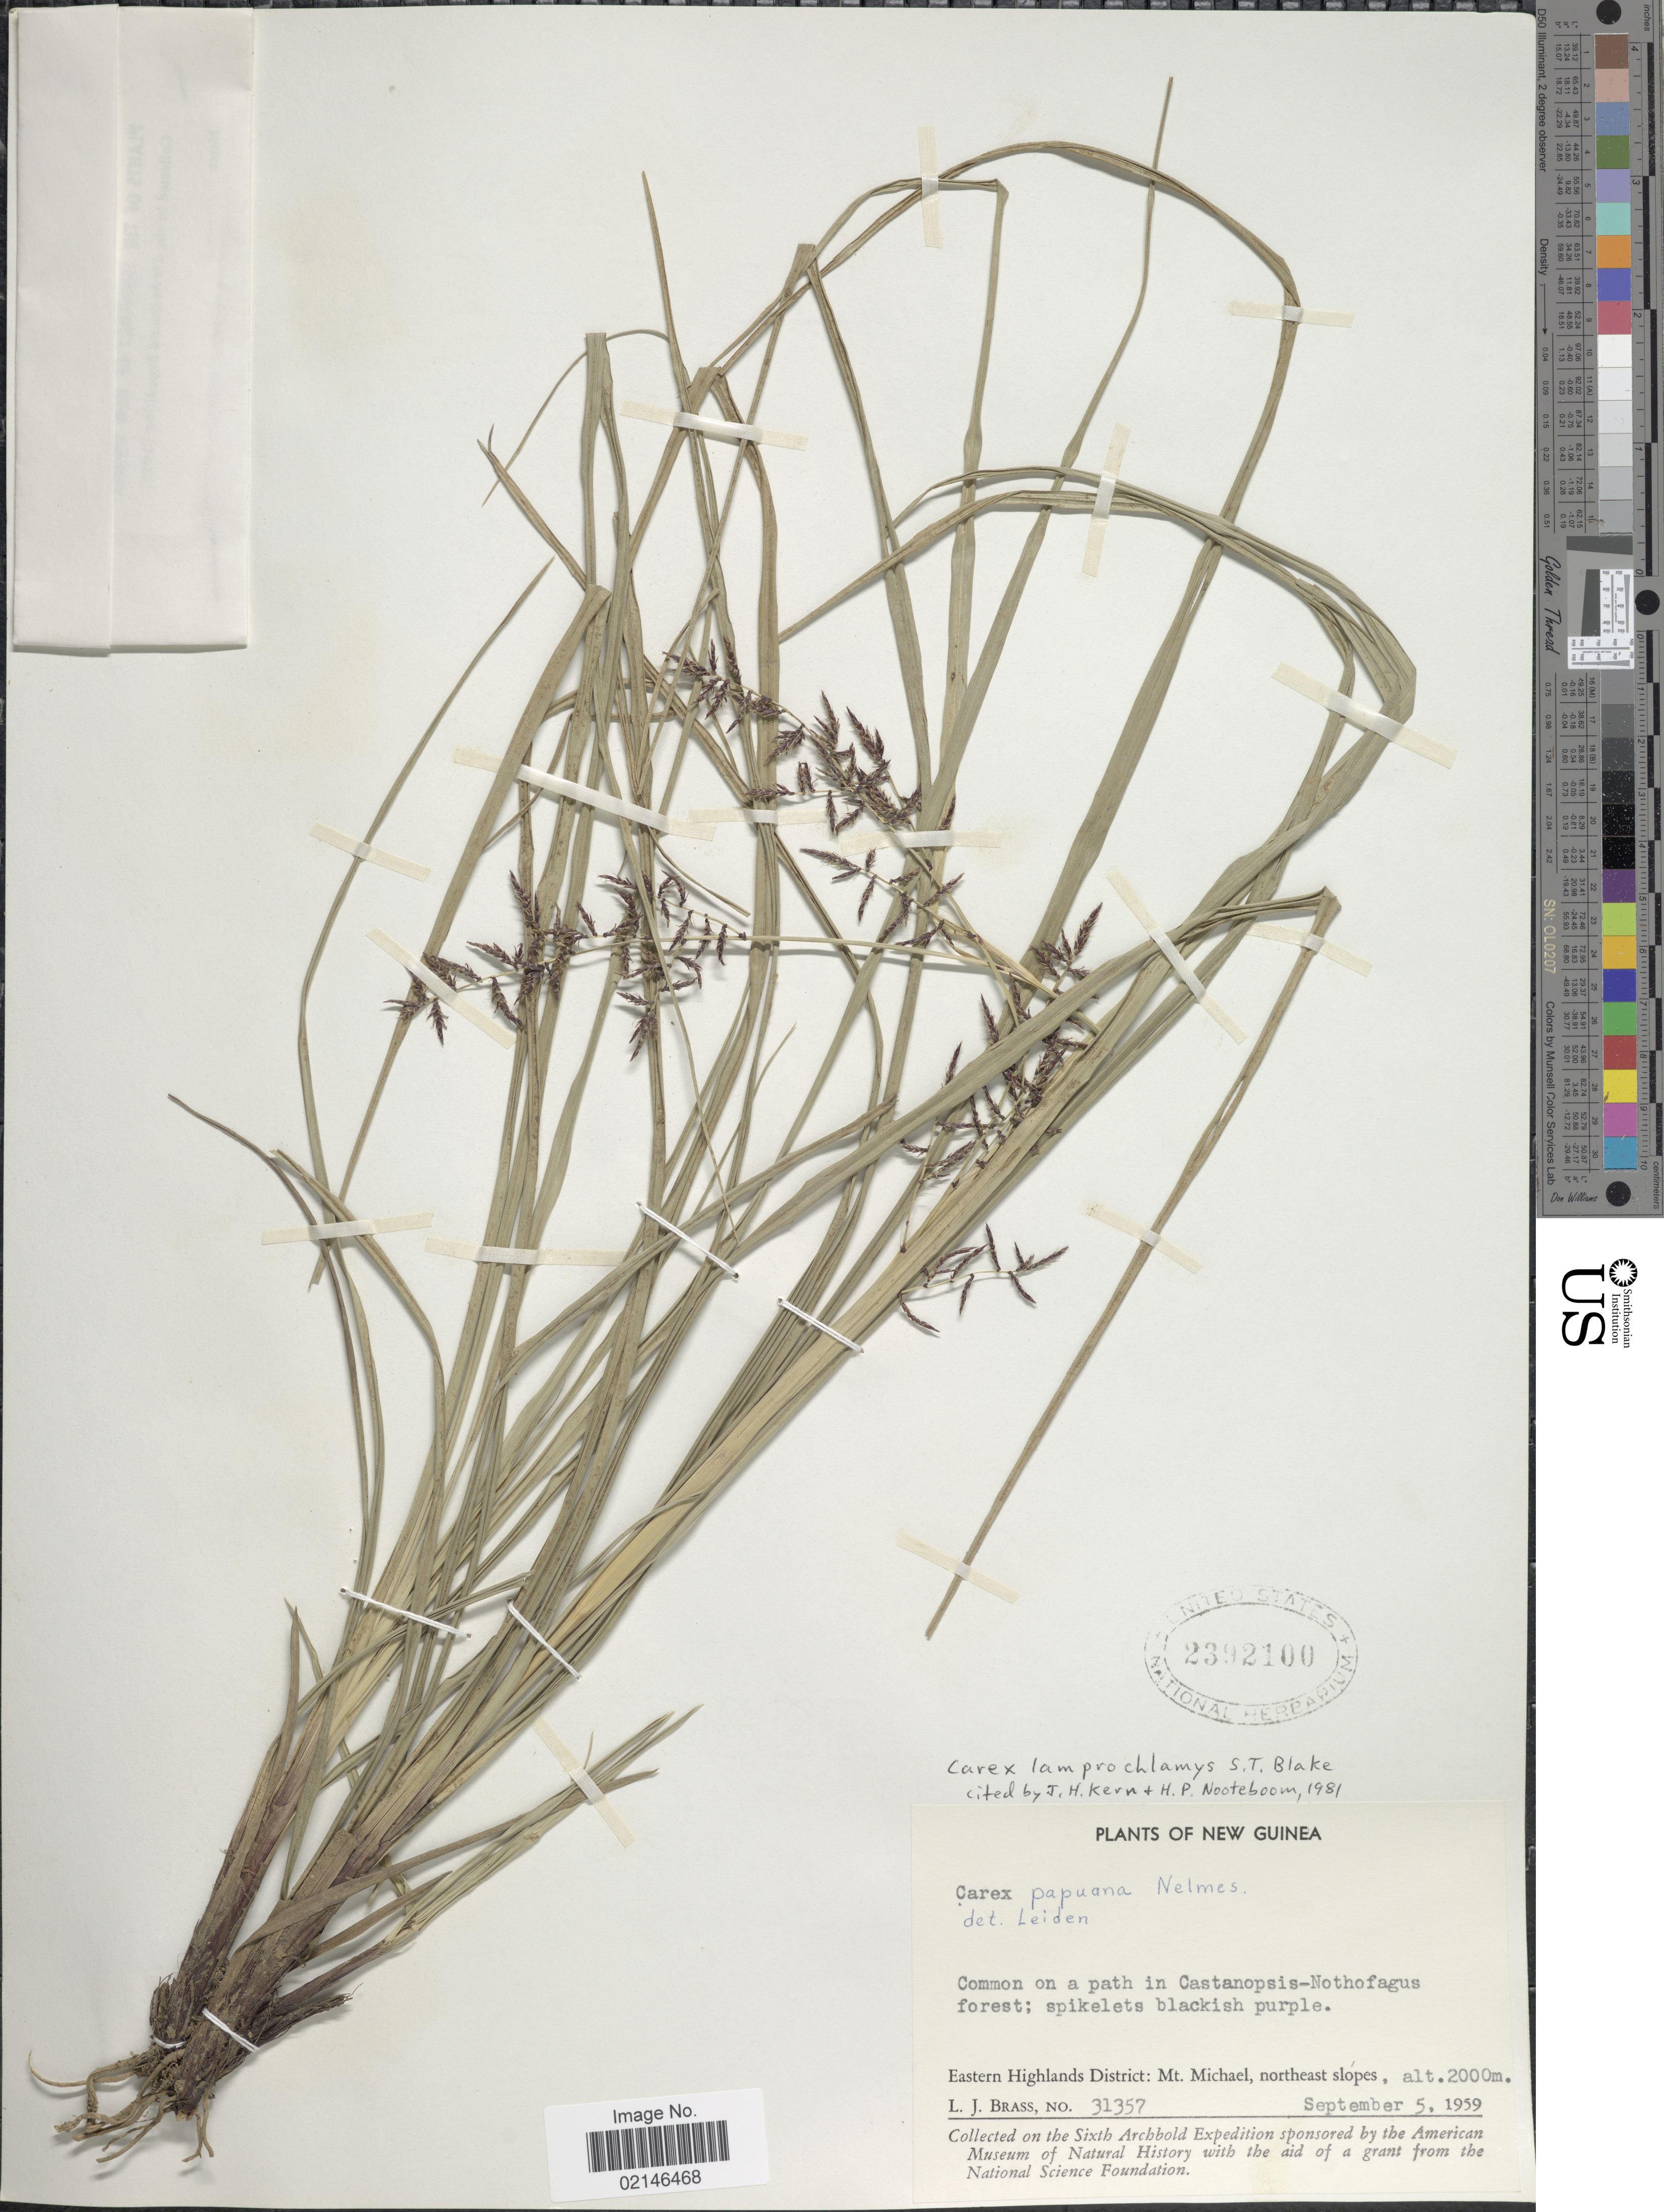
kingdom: Plantae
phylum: Tracheophyta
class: Liliopsida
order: Poales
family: Cyperaceae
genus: Carex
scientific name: Carex lamprochlamys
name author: S.T. Blake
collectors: L. J. Brass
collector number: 31357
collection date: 1959-09-05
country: Papua New Guinea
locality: New Guinea, Eastern Highlands District: Mt. Michael, northeast slopes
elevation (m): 2000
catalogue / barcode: US 2392100